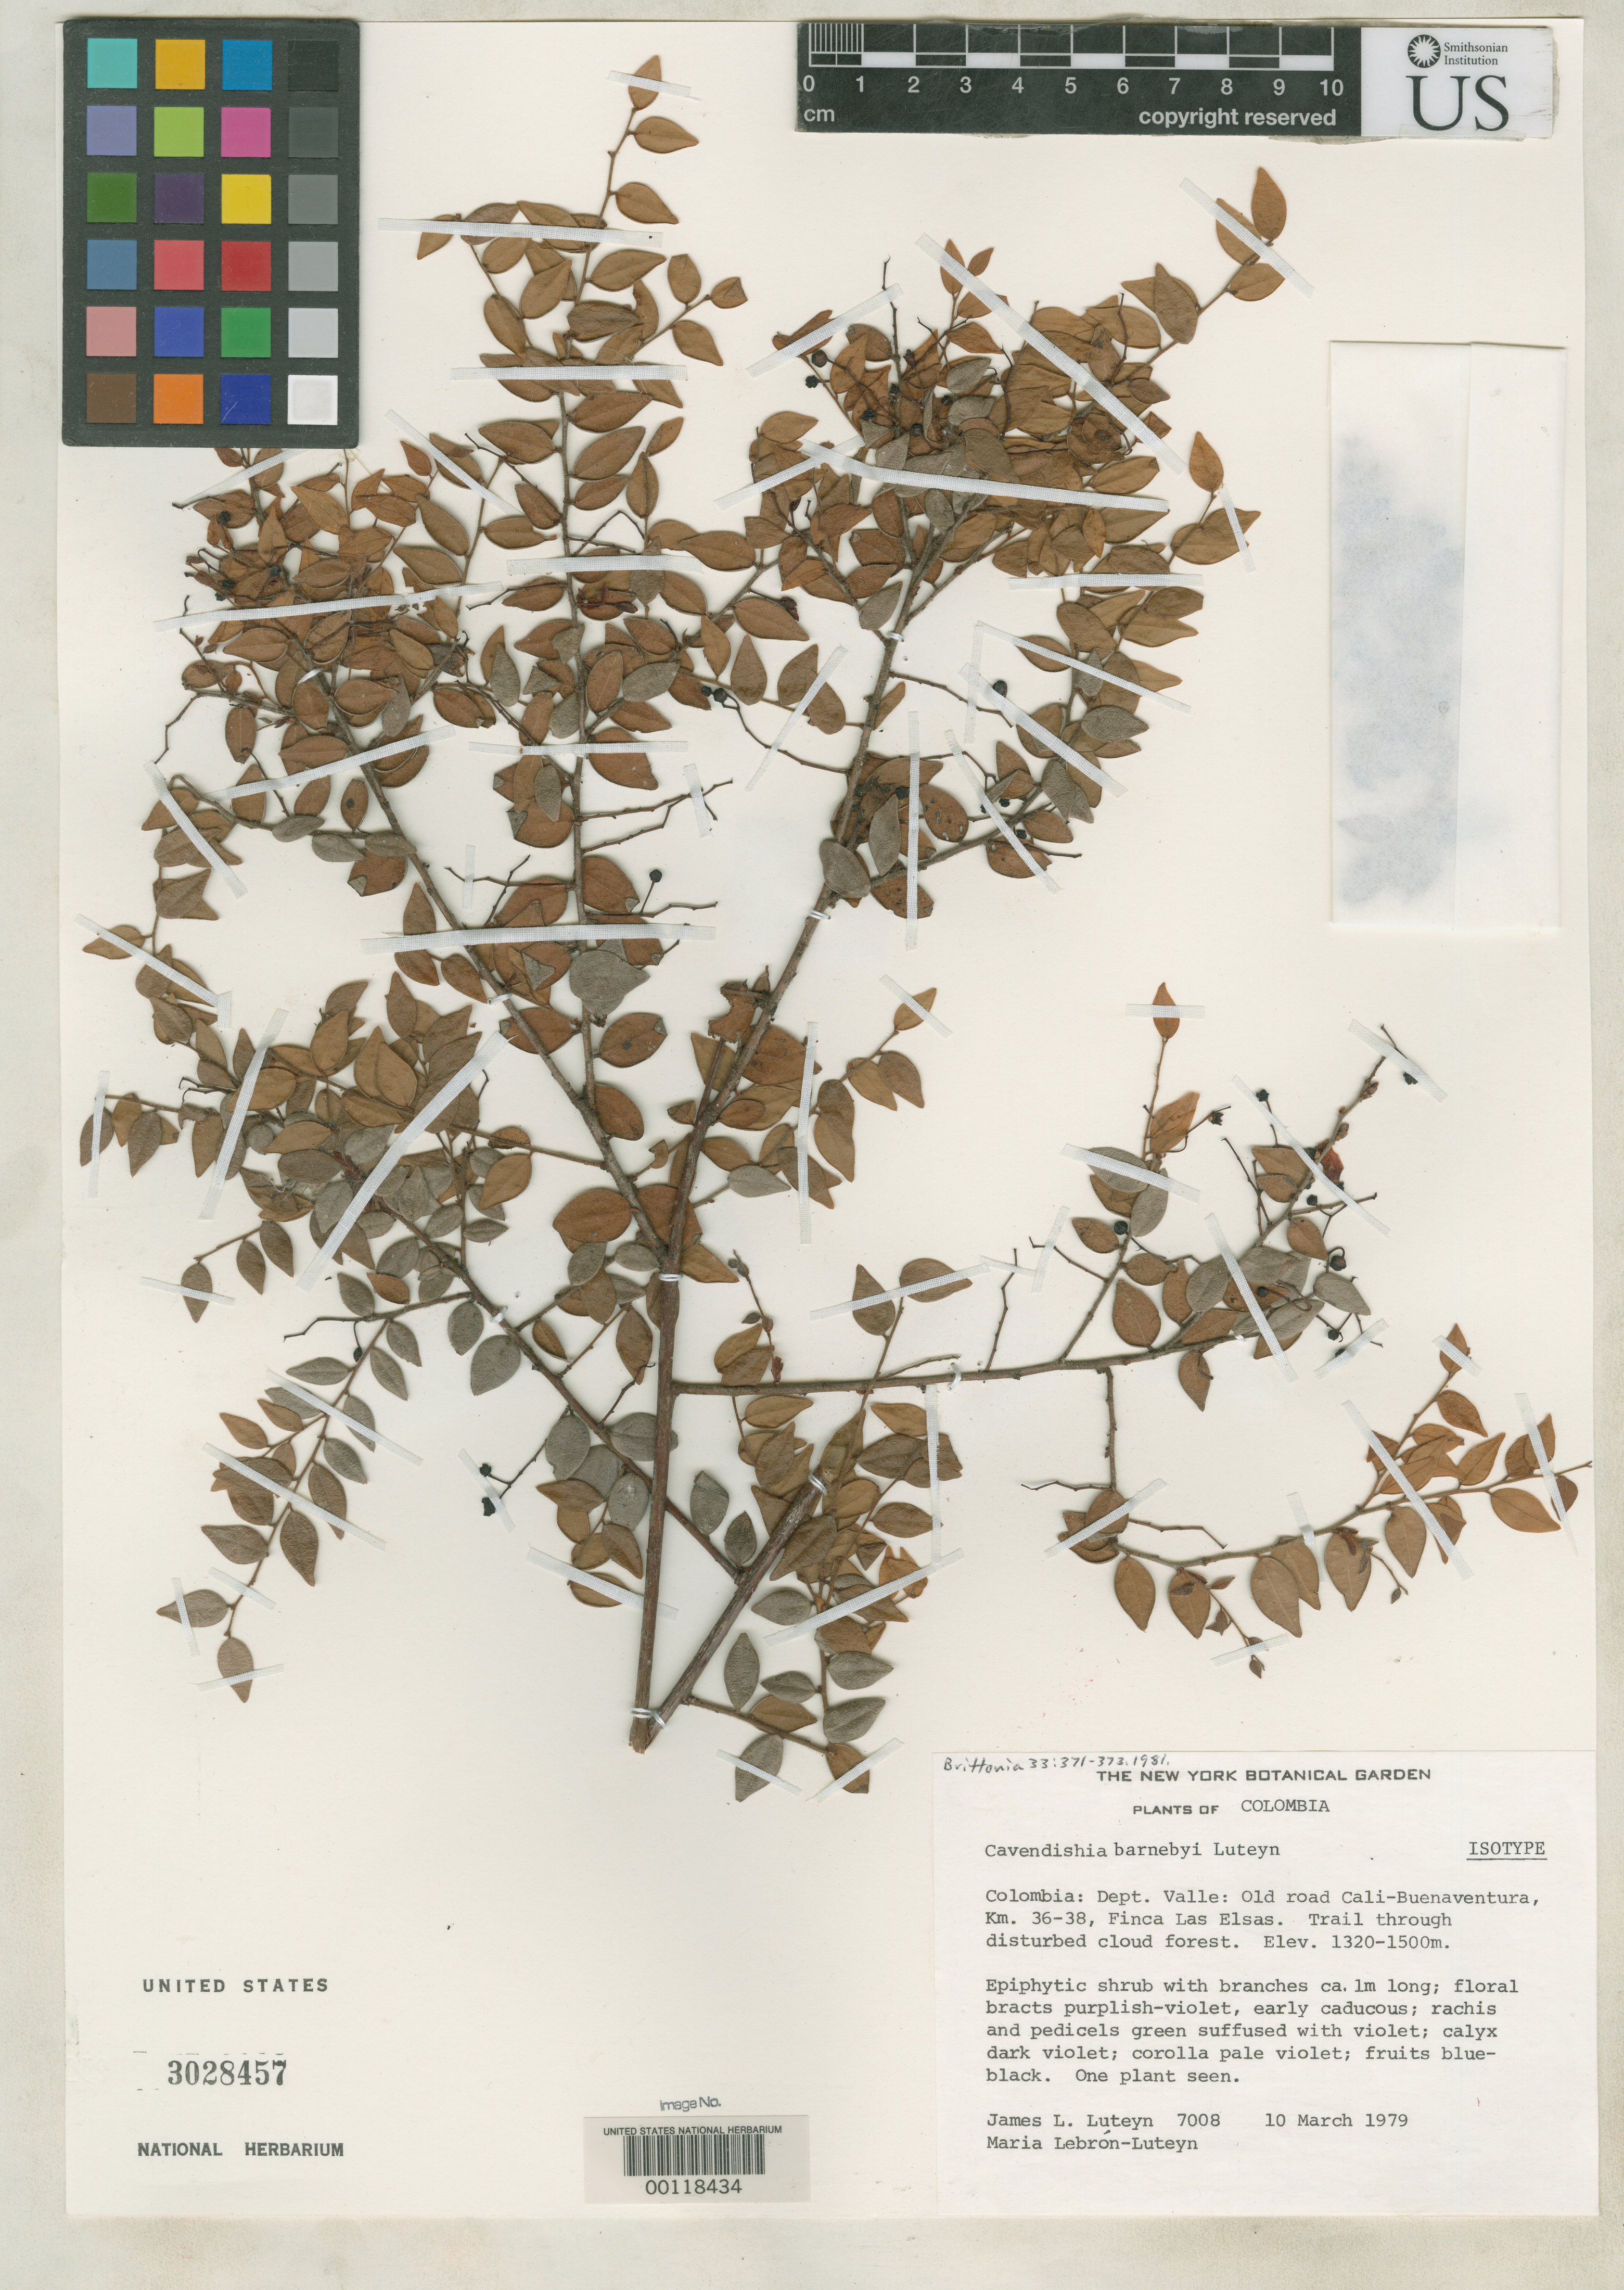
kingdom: Plantae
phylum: Tracheophyta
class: Magnoliopsida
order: Ericales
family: Ericaceae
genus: Cavendishia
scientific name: Cavendishia barnebyi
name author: Luteyn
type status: Isotype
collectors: J. L. Luteyn & M. L. Lebrón-Luteyn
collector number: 7008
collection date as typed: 10 Mar 1979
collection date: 1979-03-10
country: Colombia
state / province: Valle del Cauca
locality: Old road Cali-Buena Ventura.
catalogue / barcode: US 3028457